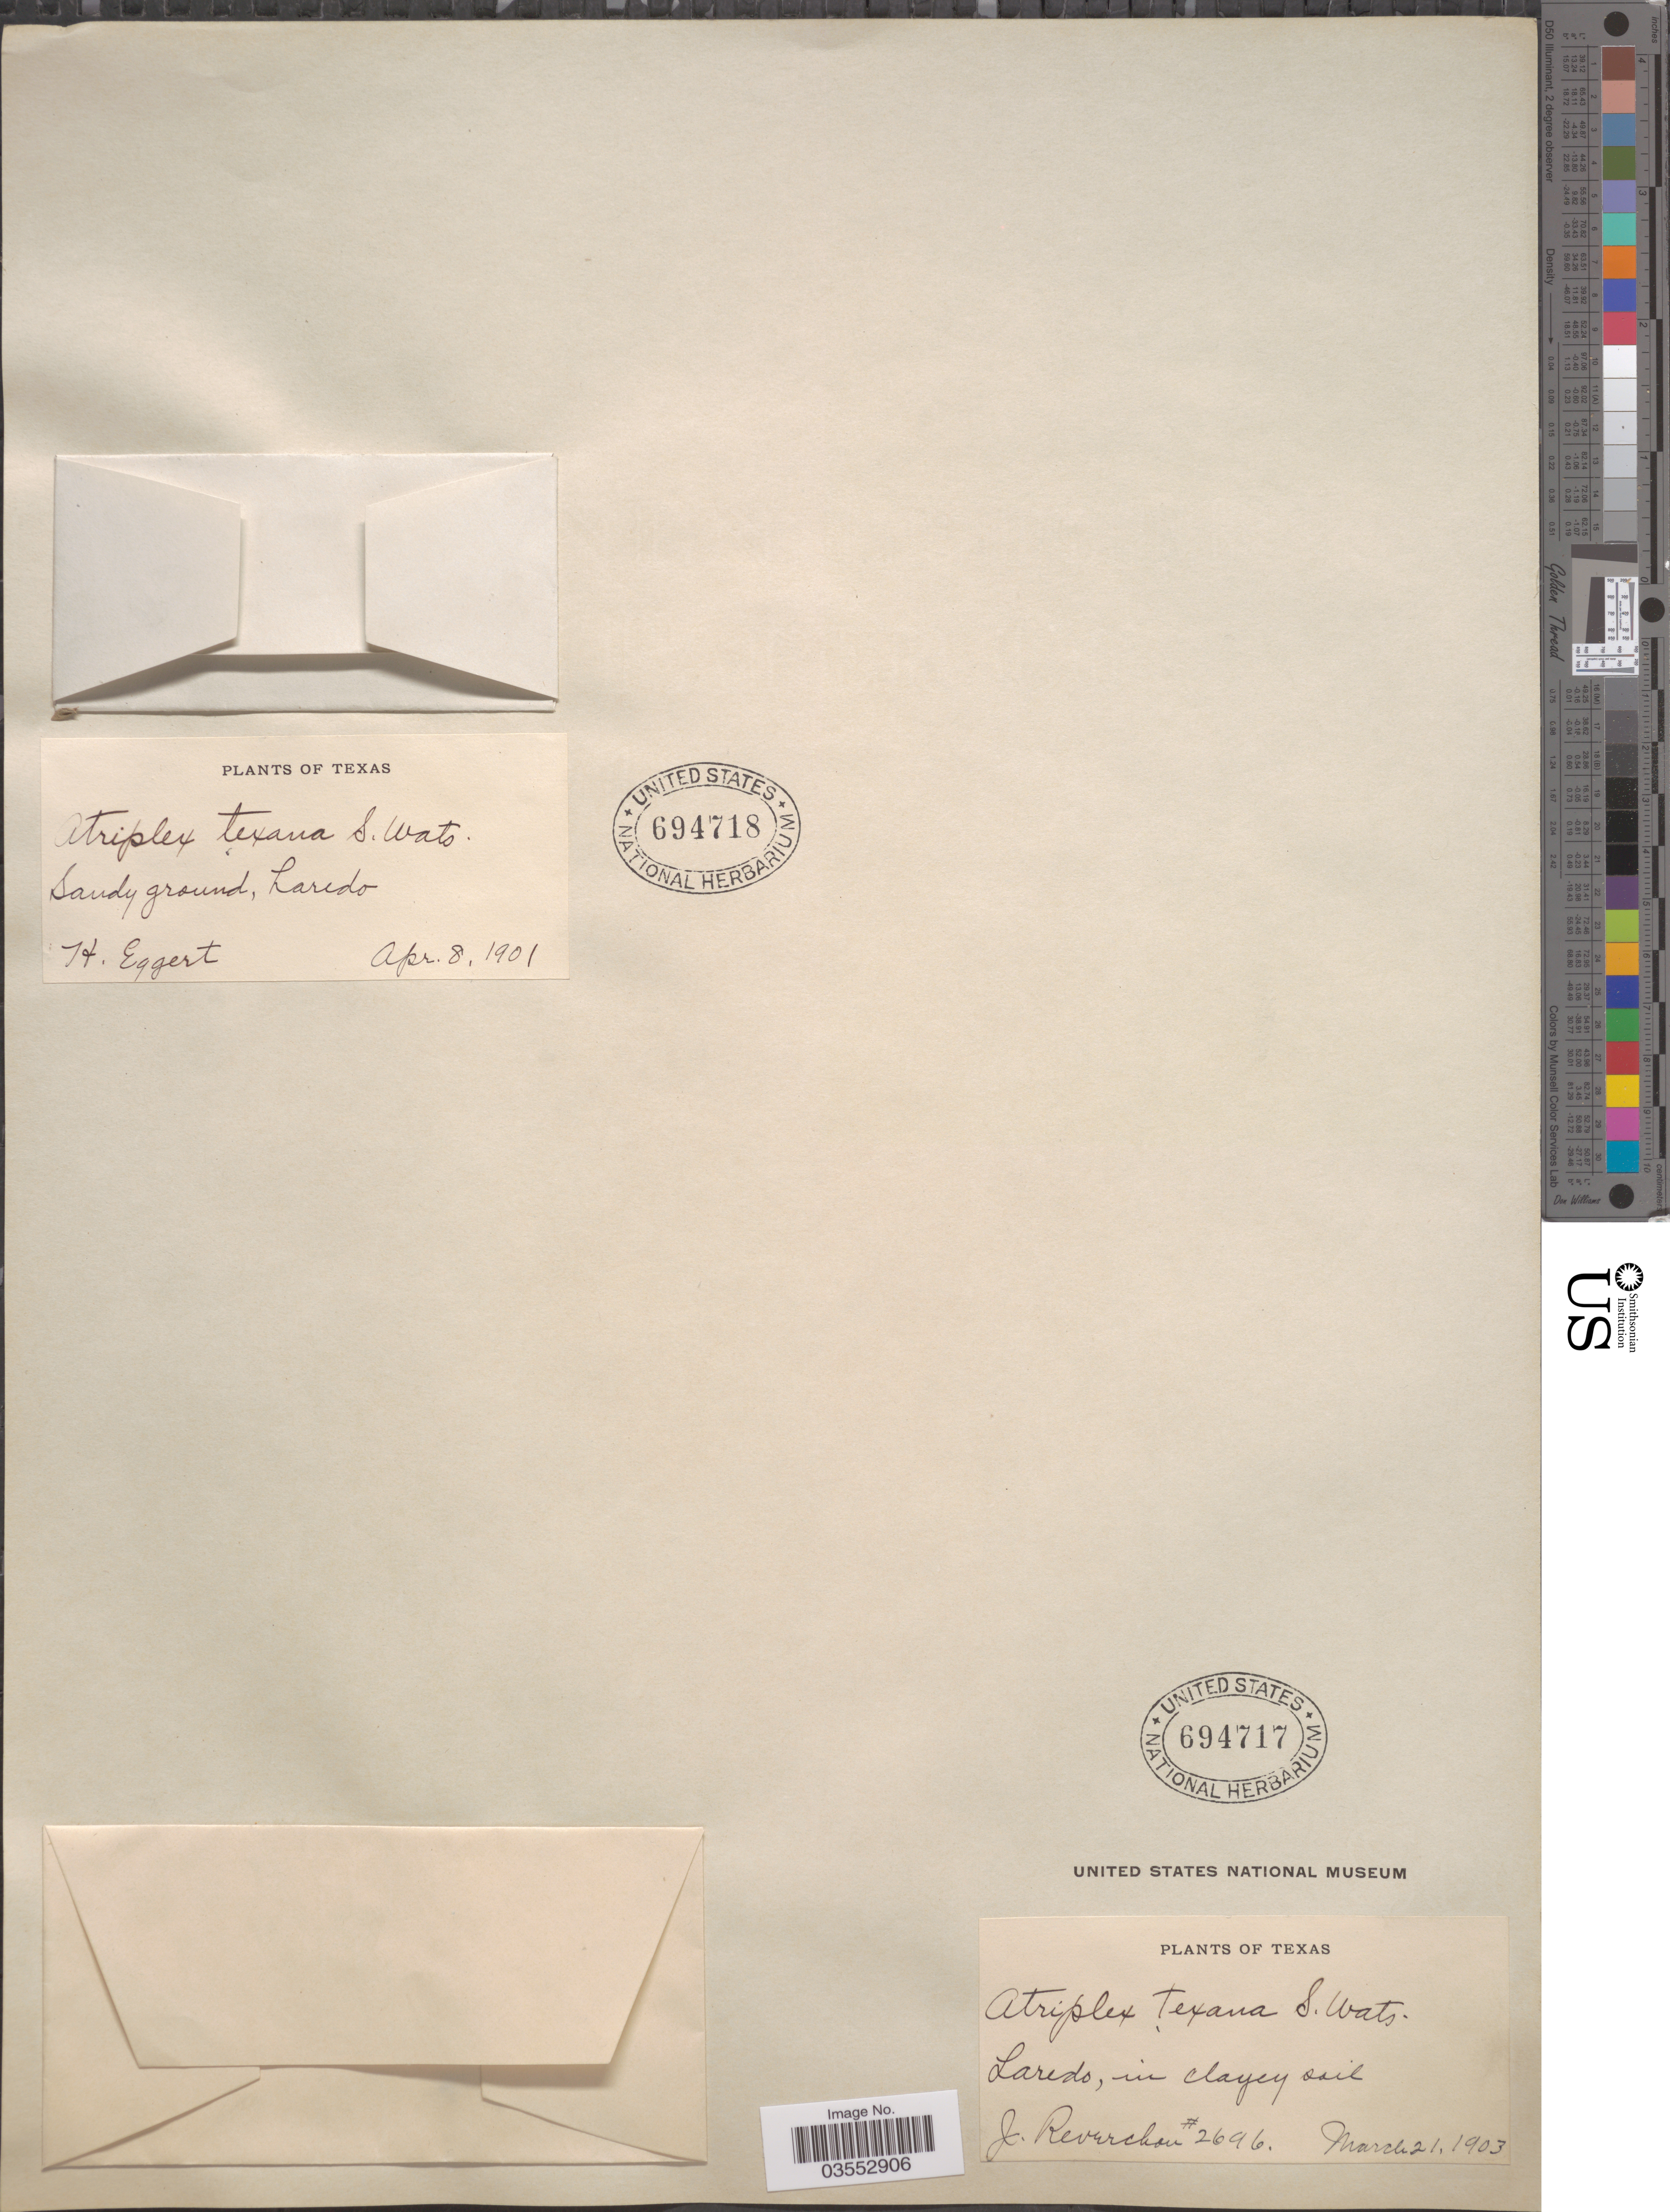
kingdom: Plantae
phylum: Tracheophyta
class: Magnoliopsida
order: Caryophyllales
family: Amaranthaceae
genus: Atriplex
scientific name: Atriplex texana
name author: S. Watson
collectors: J. Reverchon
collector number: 2696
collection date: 1903-03-21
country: United States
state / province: Texas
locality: Laredo.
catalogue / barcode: US 694717-2